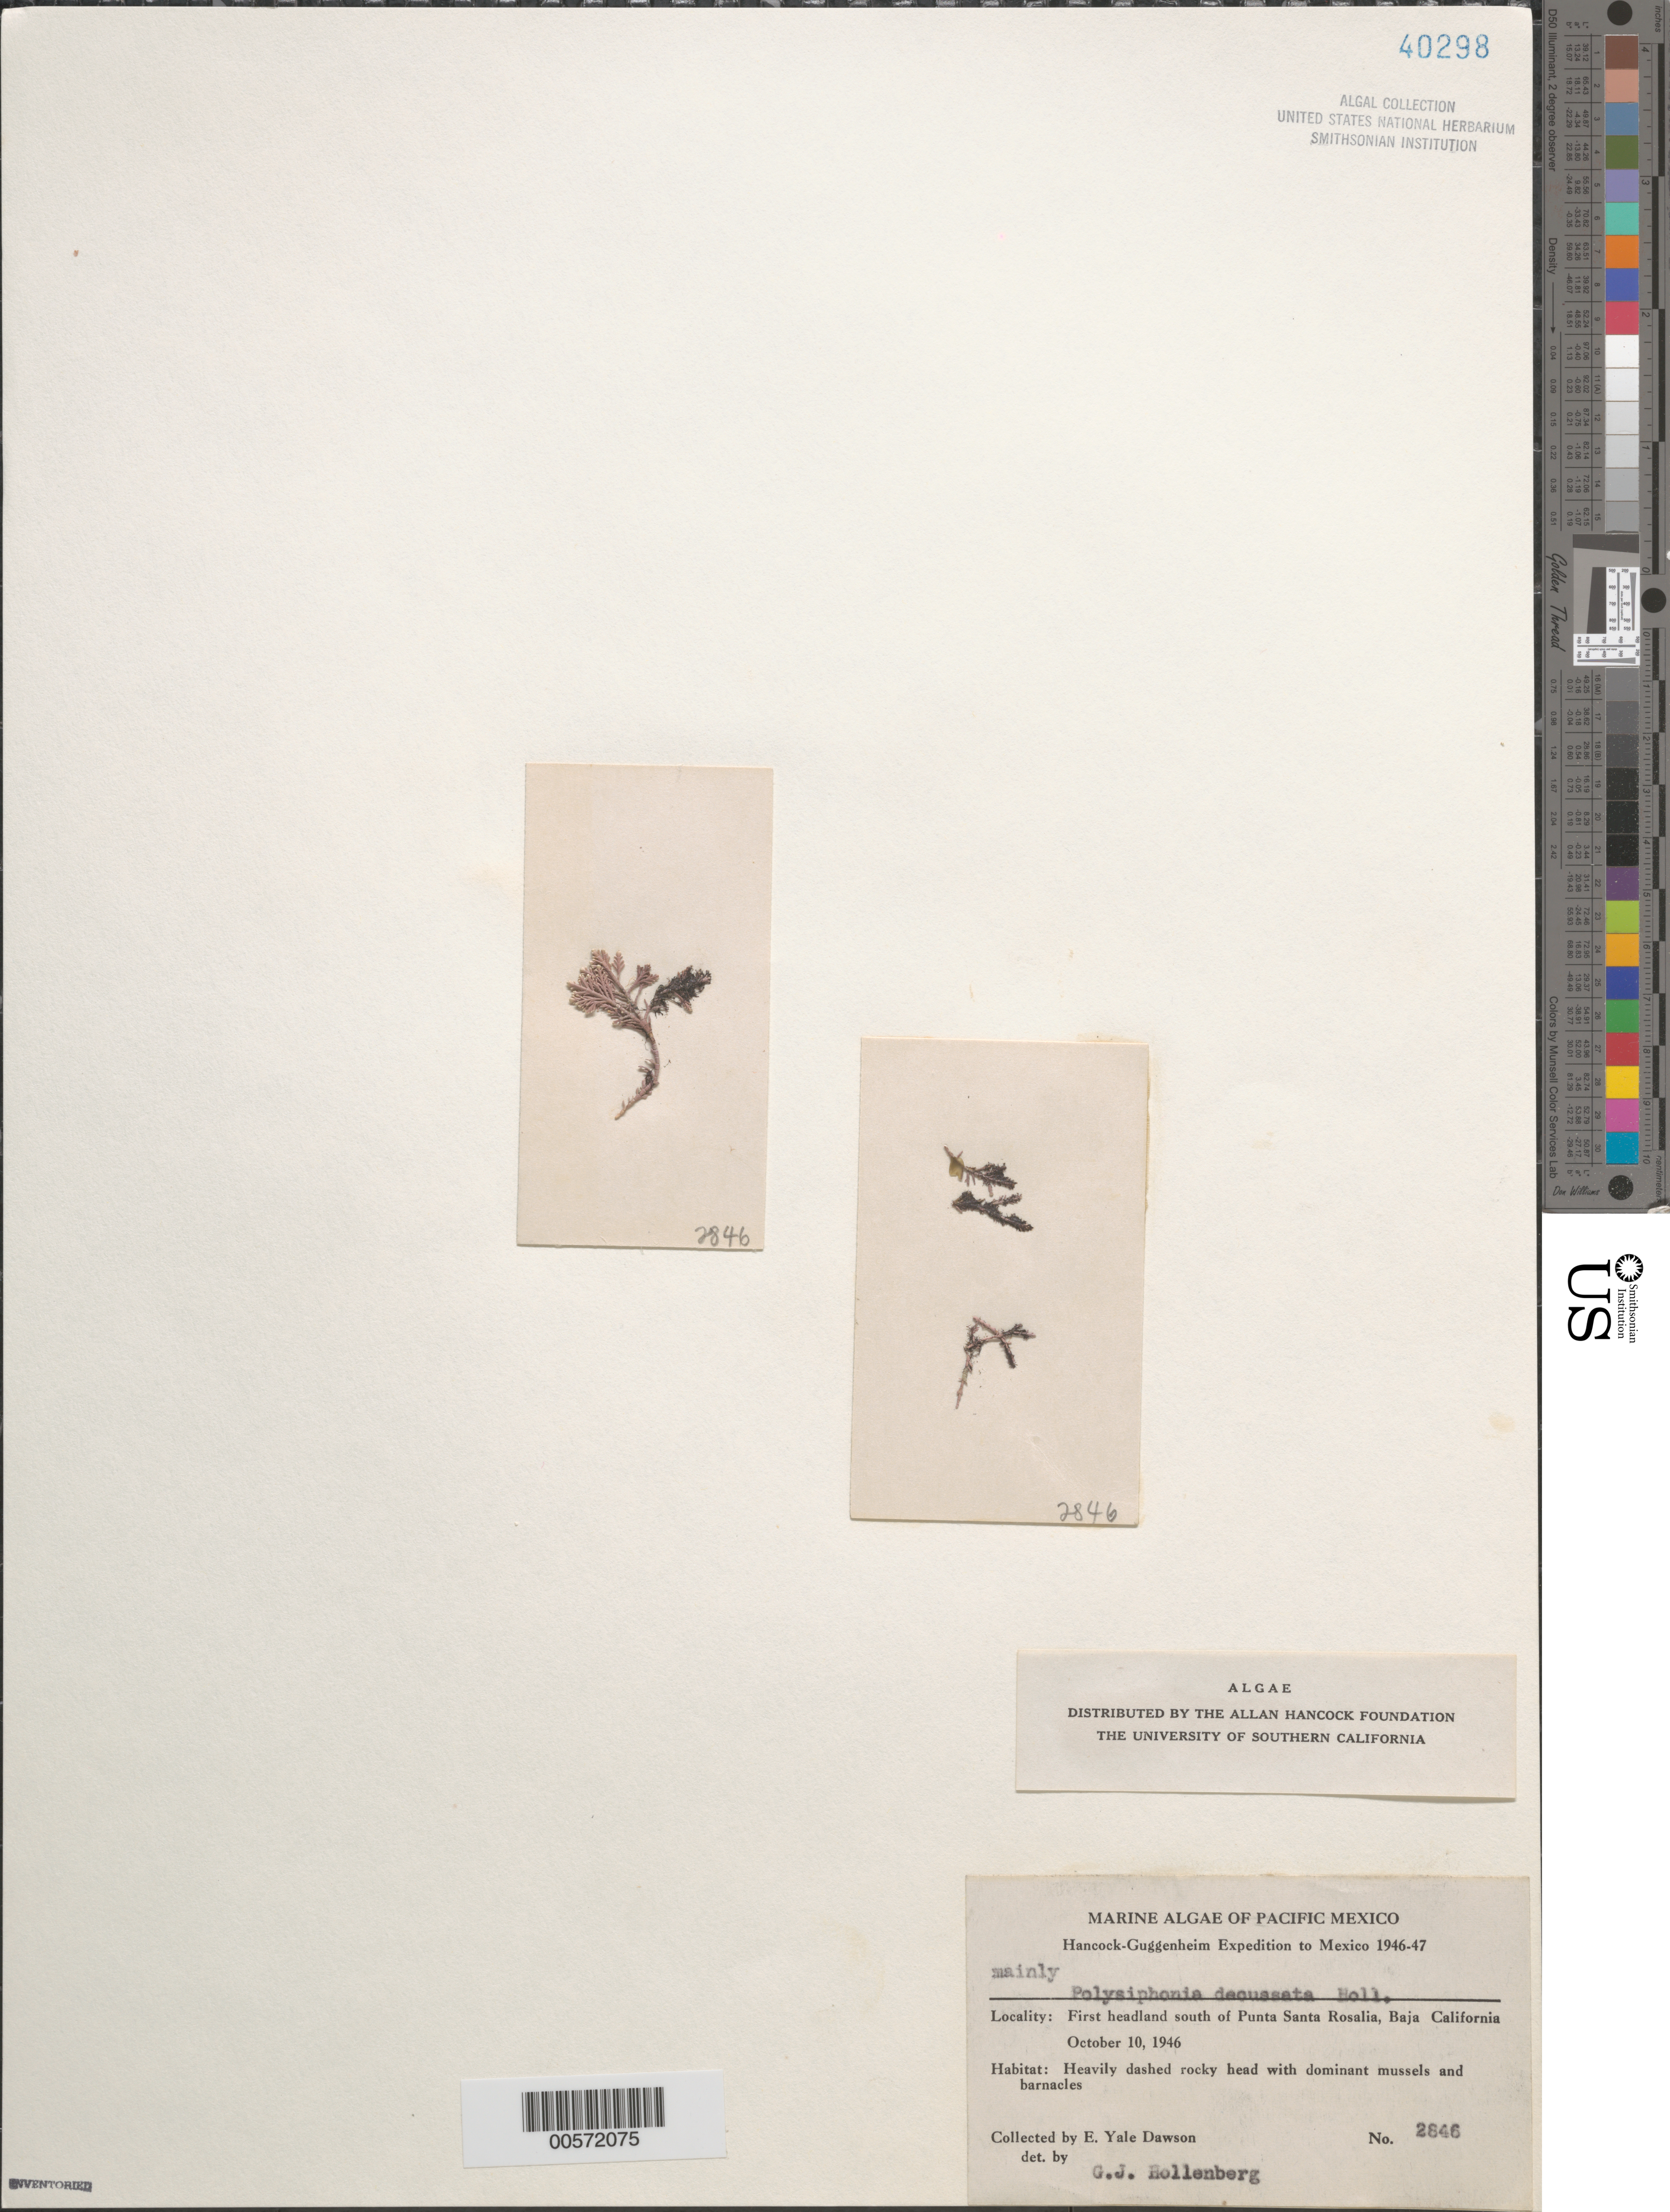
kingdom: Plantae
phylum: Rhodophyta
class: Florideophyceae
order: Ceramiales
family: Rhodomelaceae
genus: Polysiphonia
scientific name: Polysiphonia decussata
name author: Hollenb.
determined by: Hollenberg, George J.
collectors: E. Y. Dawson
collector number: EYD 2846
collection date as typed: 10 Oct 1946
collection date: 1946-10-10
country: Mexico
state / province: Baja California Sur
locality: First headland south of Punta Santa Rosalia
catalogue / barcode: US 40298